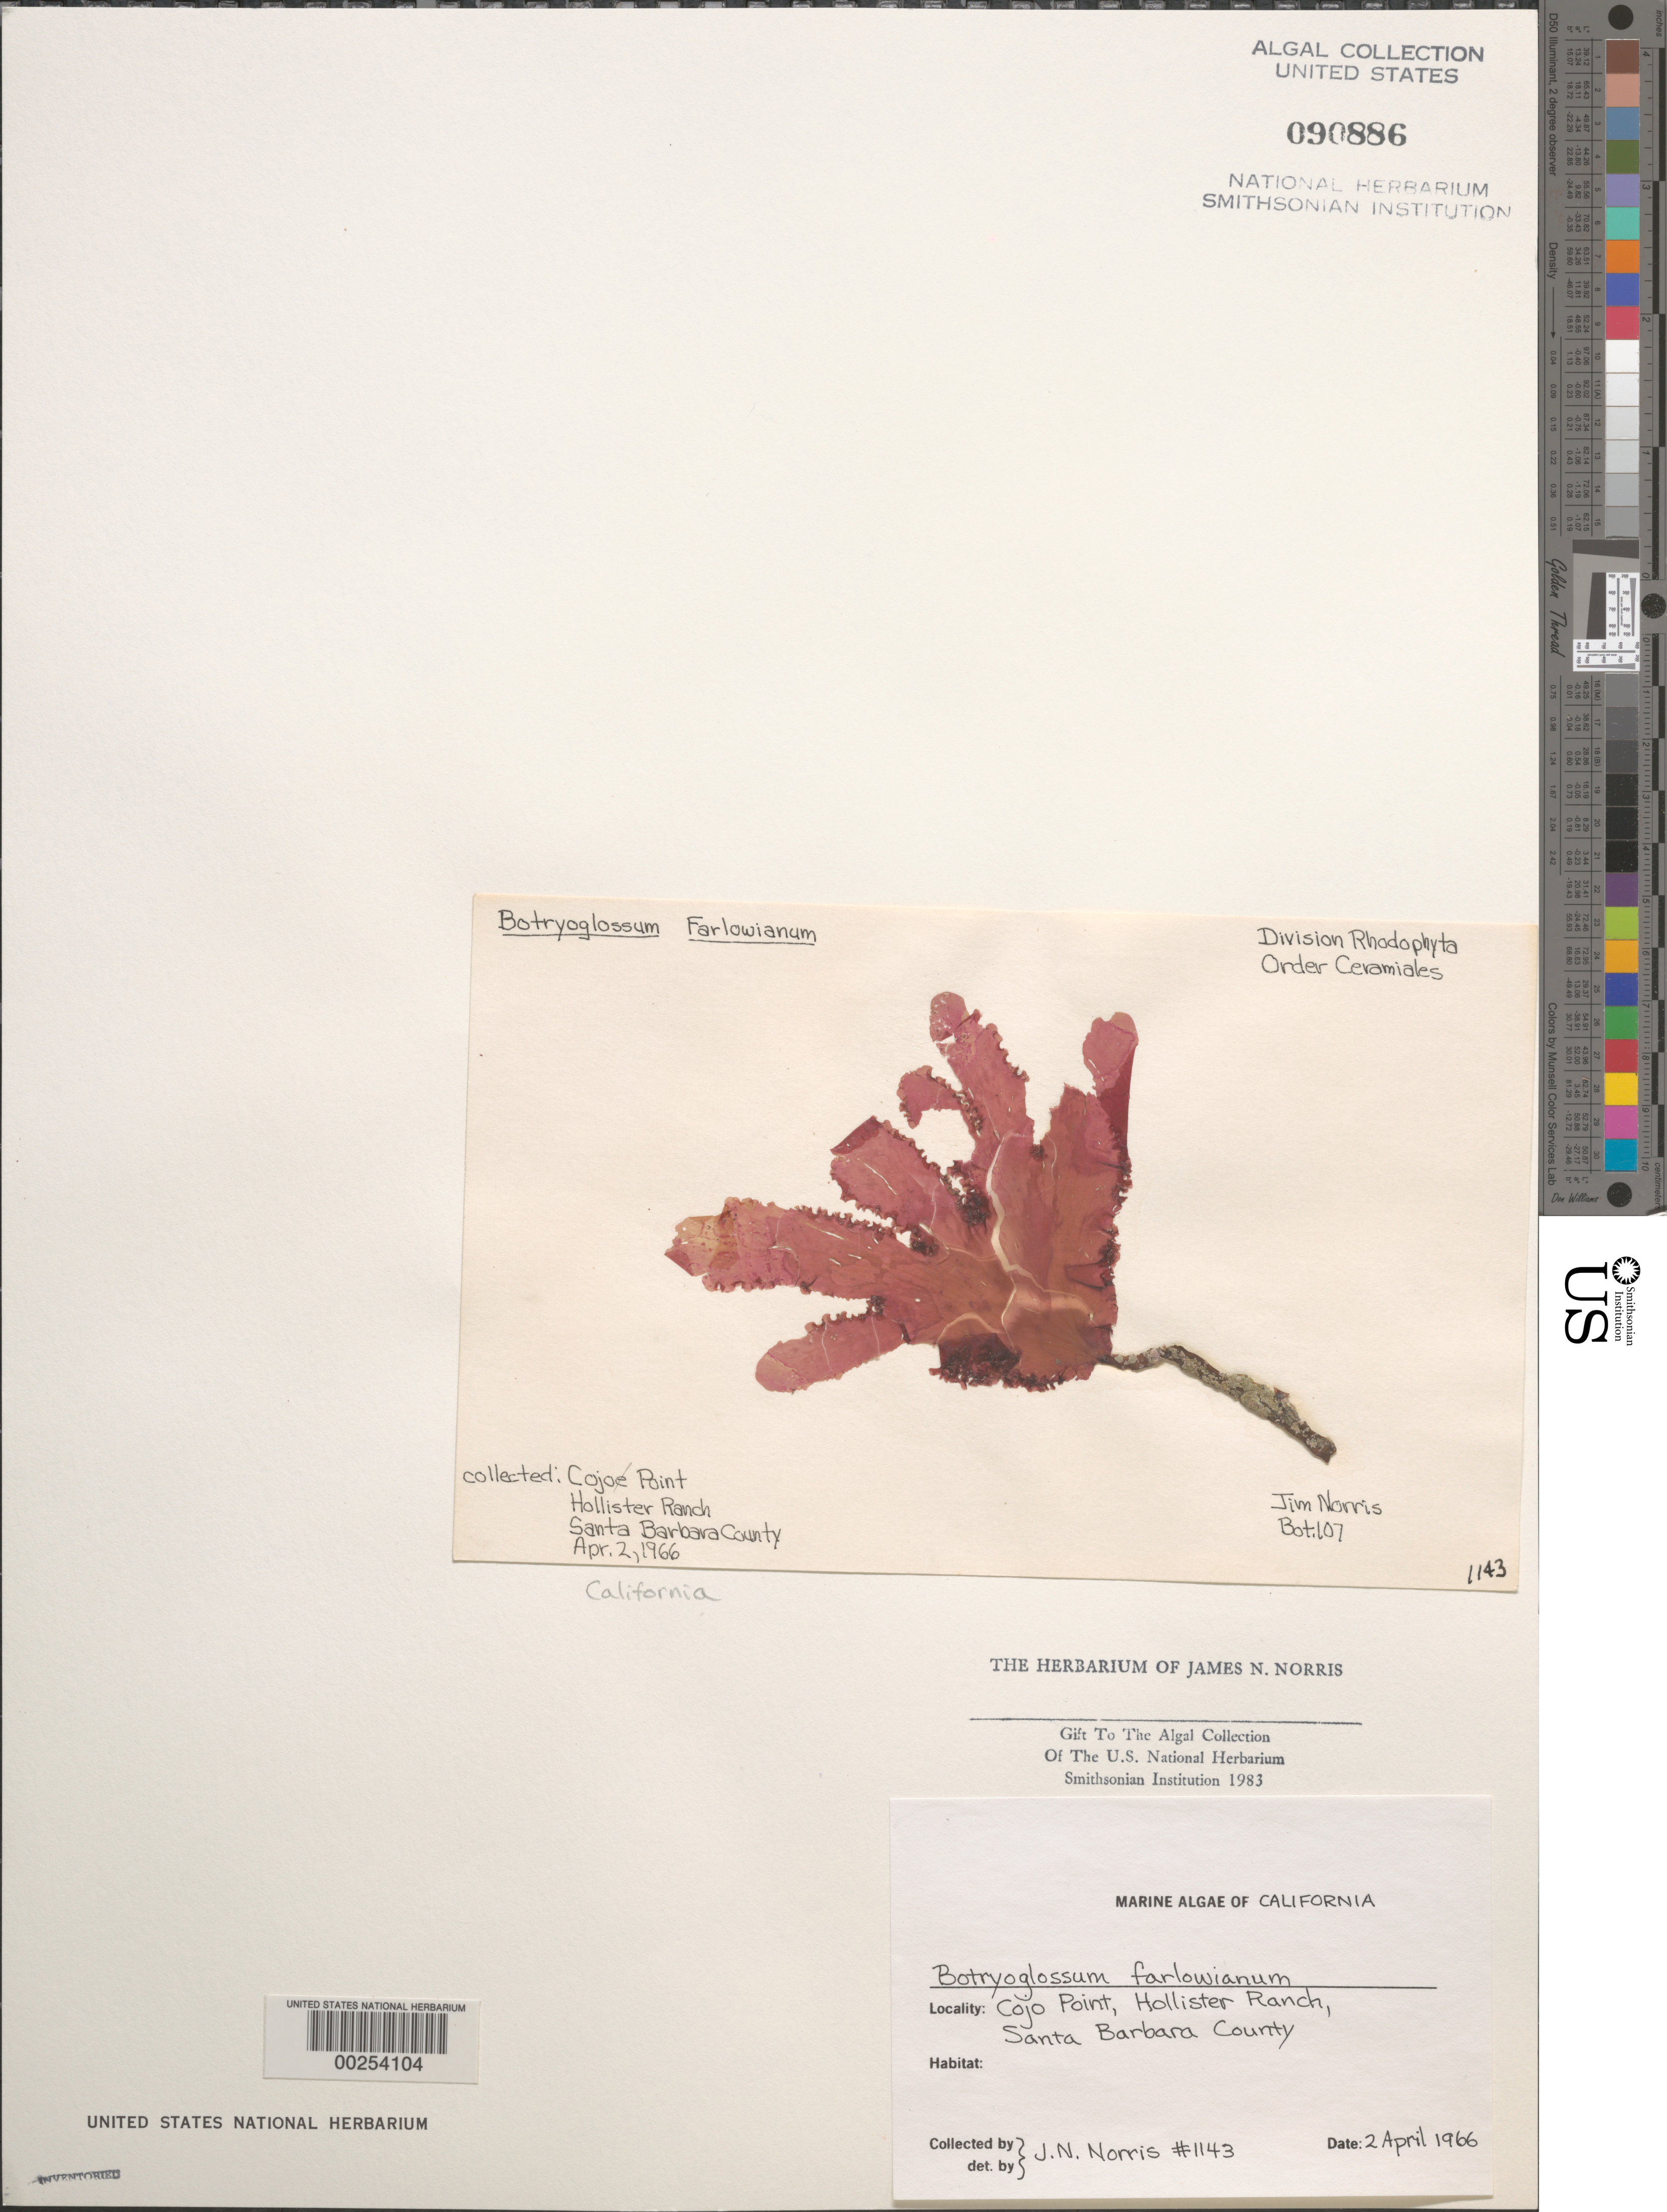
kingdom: Plantae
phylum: Rhodophyta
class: Florideophyceae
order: Ceramiales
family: Delesseriaceae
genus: Botryoglossum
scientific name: Botryoglossum farlowianum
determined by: Norris, James N.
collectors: J. N. Norris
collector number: JN-1143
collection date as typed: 02 Apr 1966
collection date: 1966-04-02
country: United States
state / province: California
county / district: Santa Barbara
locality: Cojo Point, Hollister Ranch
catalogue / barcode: US 90886